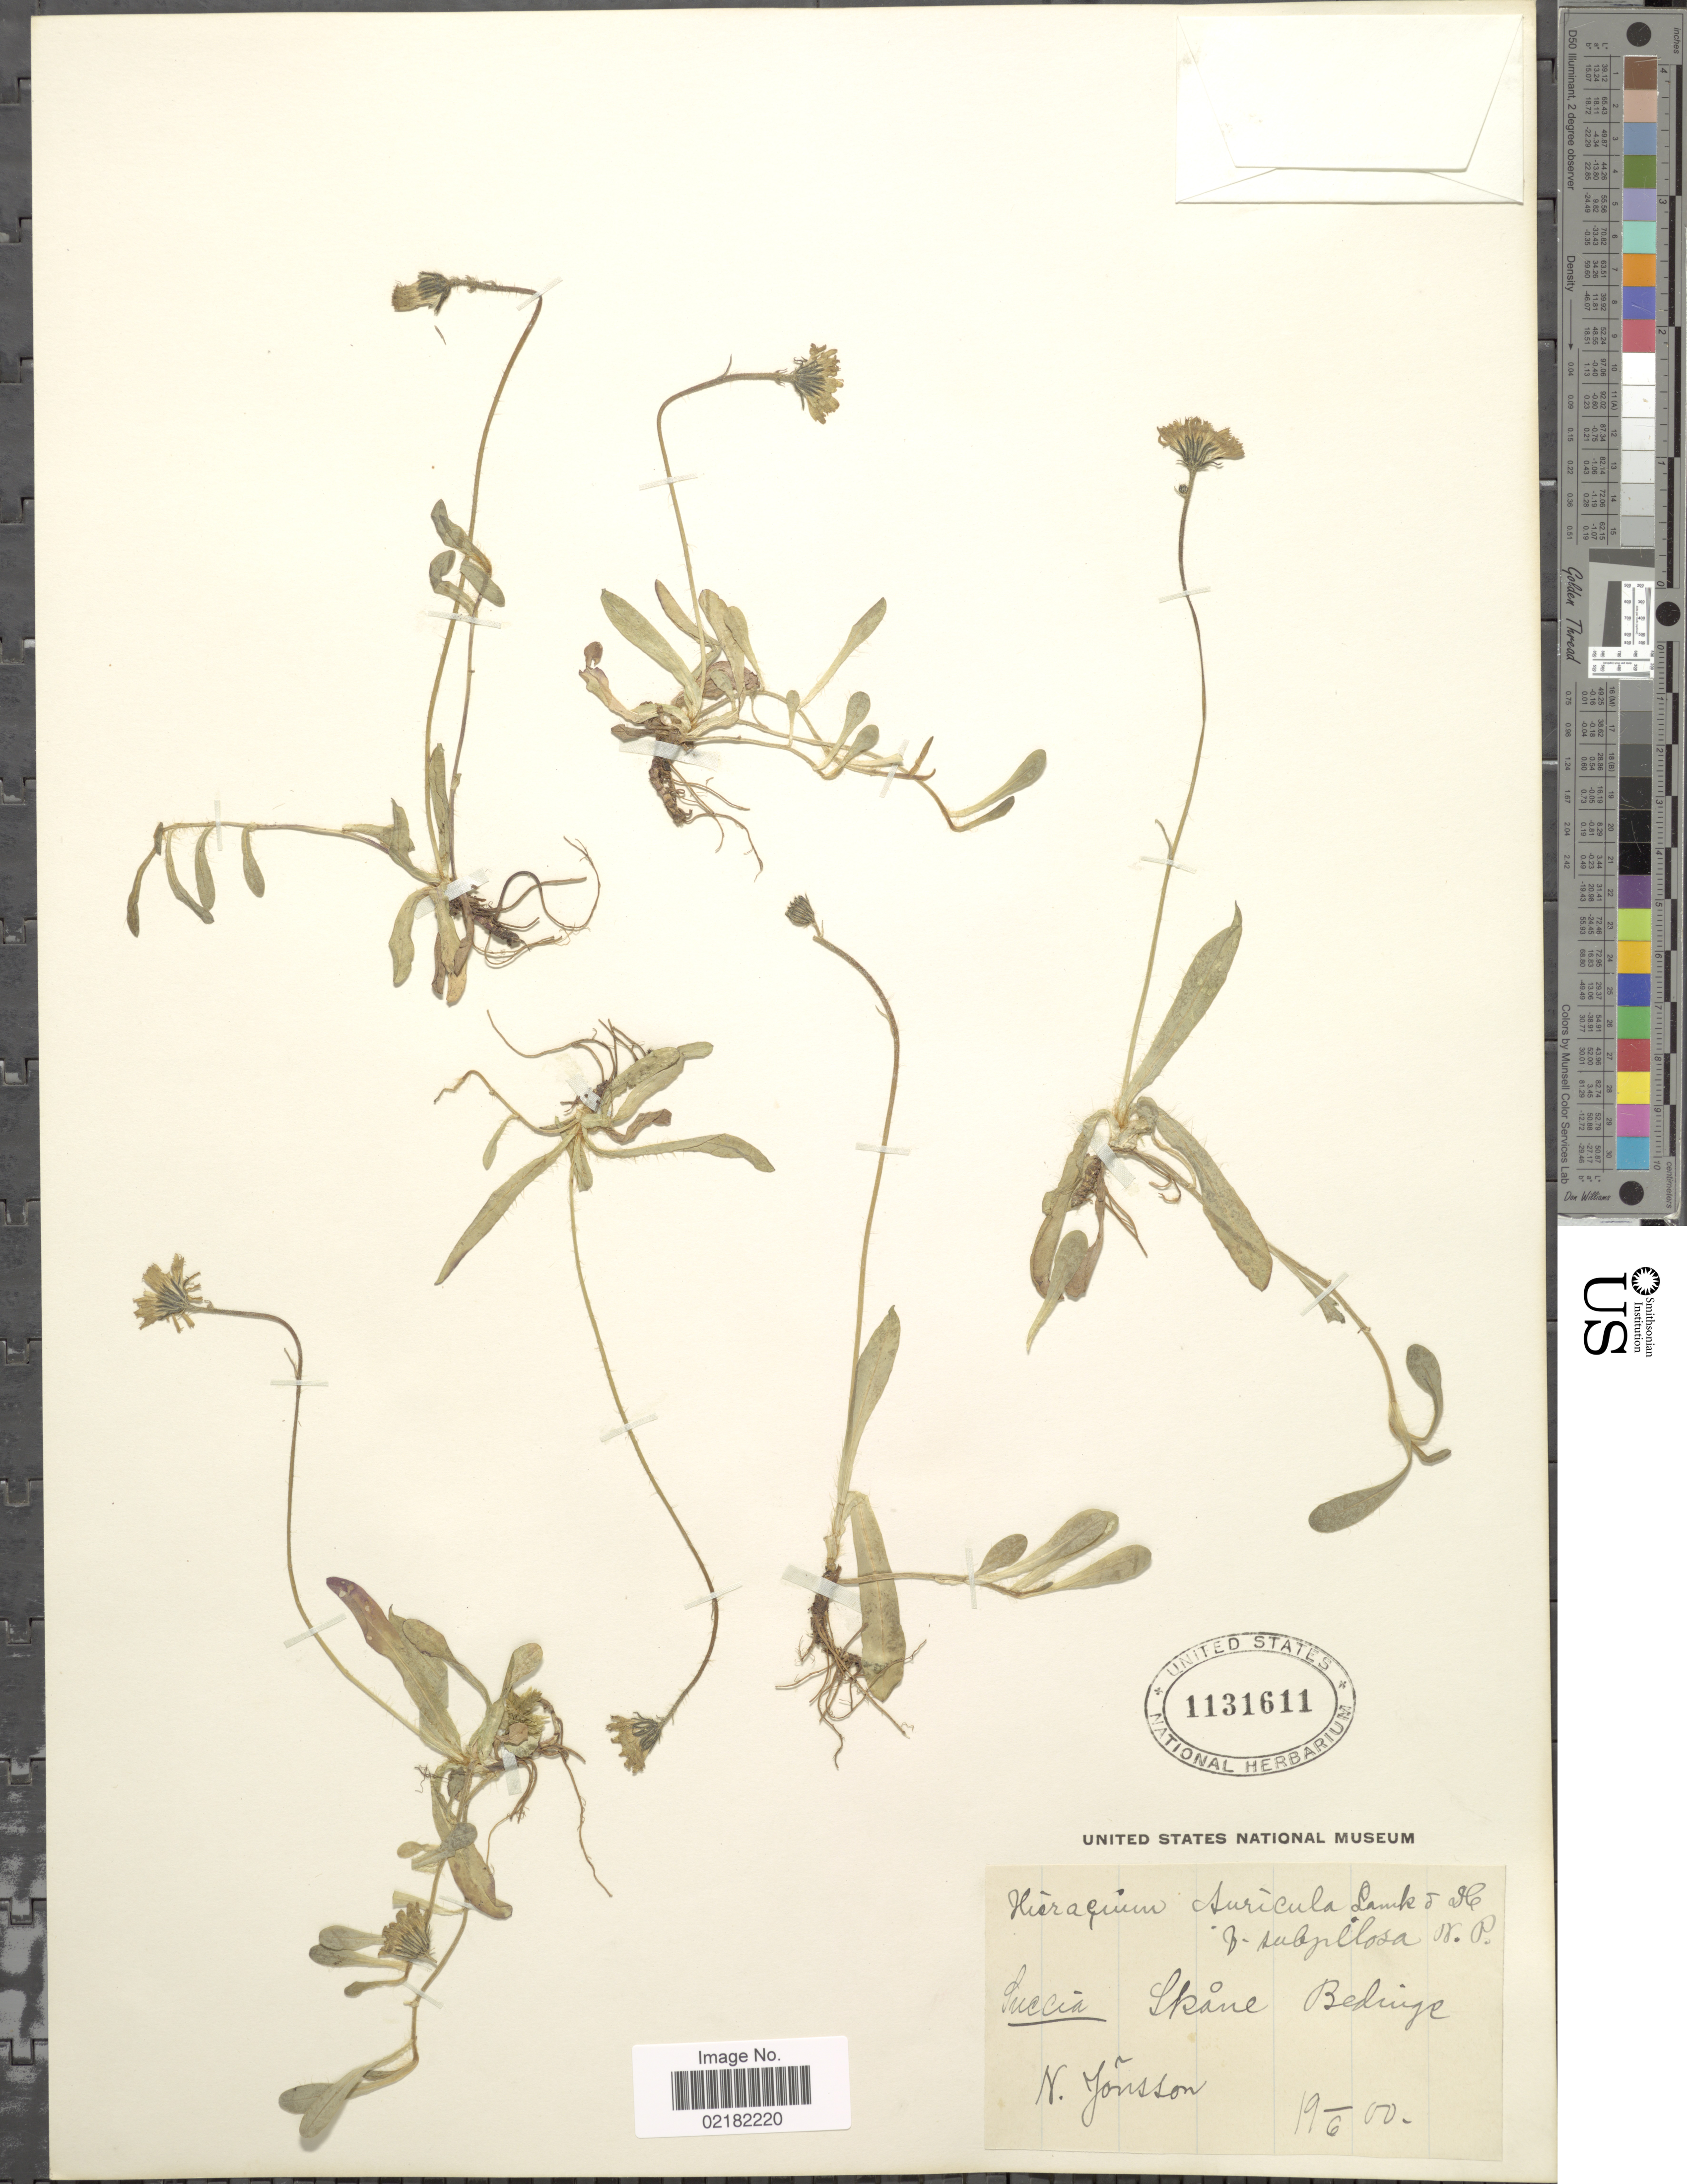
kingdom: Plantae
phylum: Tracheophyta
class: Magnoliopsida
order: Asterales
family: Asteraceae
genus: Pilosella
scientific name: Pilosella floribunda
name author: (Wimm. & Grab.) Fr. a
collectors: H. Jonsson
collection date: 1900-06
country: Sweden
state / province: Skåne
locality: Bedinge.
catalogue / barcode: US 1131611